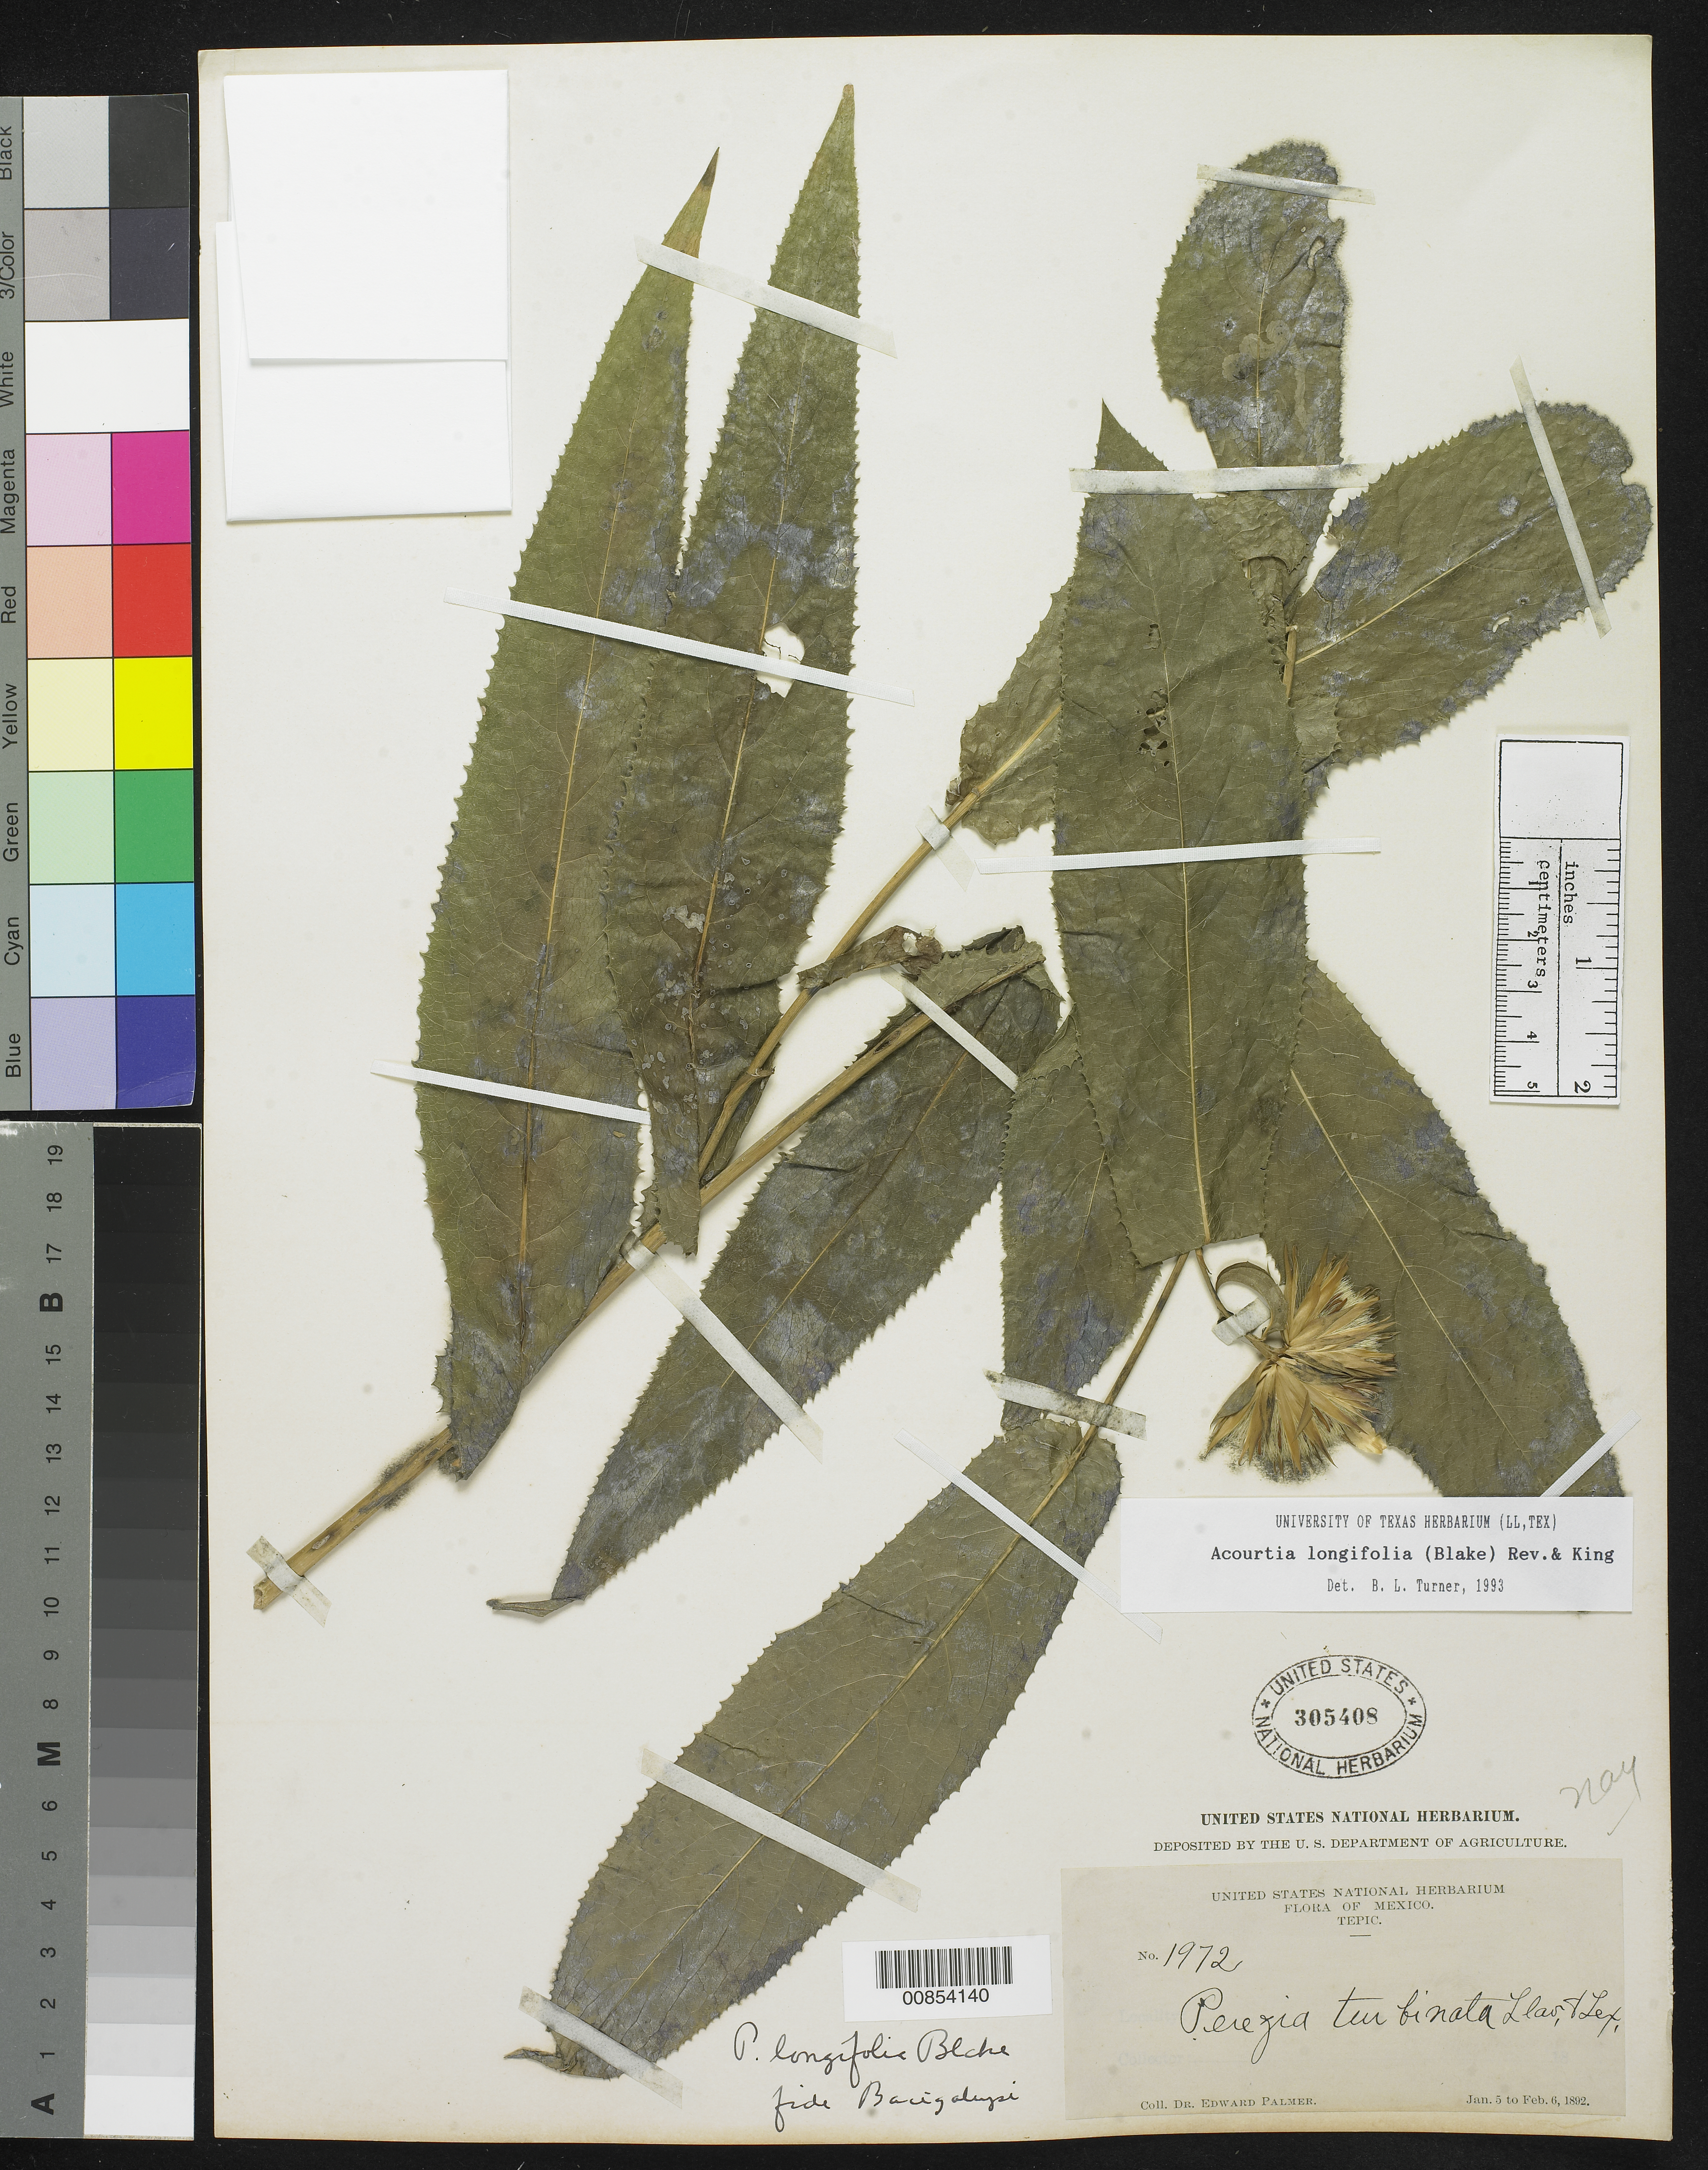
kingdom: Plantae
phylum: Tracheophyta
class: Magnoliopsida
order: Asterales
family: Asteraceae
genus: Acourtia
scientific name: Acourtia longifolia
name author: (S.F. Blake) Reveal & R.M. King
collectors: E. Palmer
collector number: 1972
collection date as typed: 05 Jan 1892 to 06 Feb 1892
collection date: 1892-01-05/1892-02-06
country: Mexico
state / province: Nayarit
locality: Tepic, Nayarit.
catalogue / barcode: US 305408